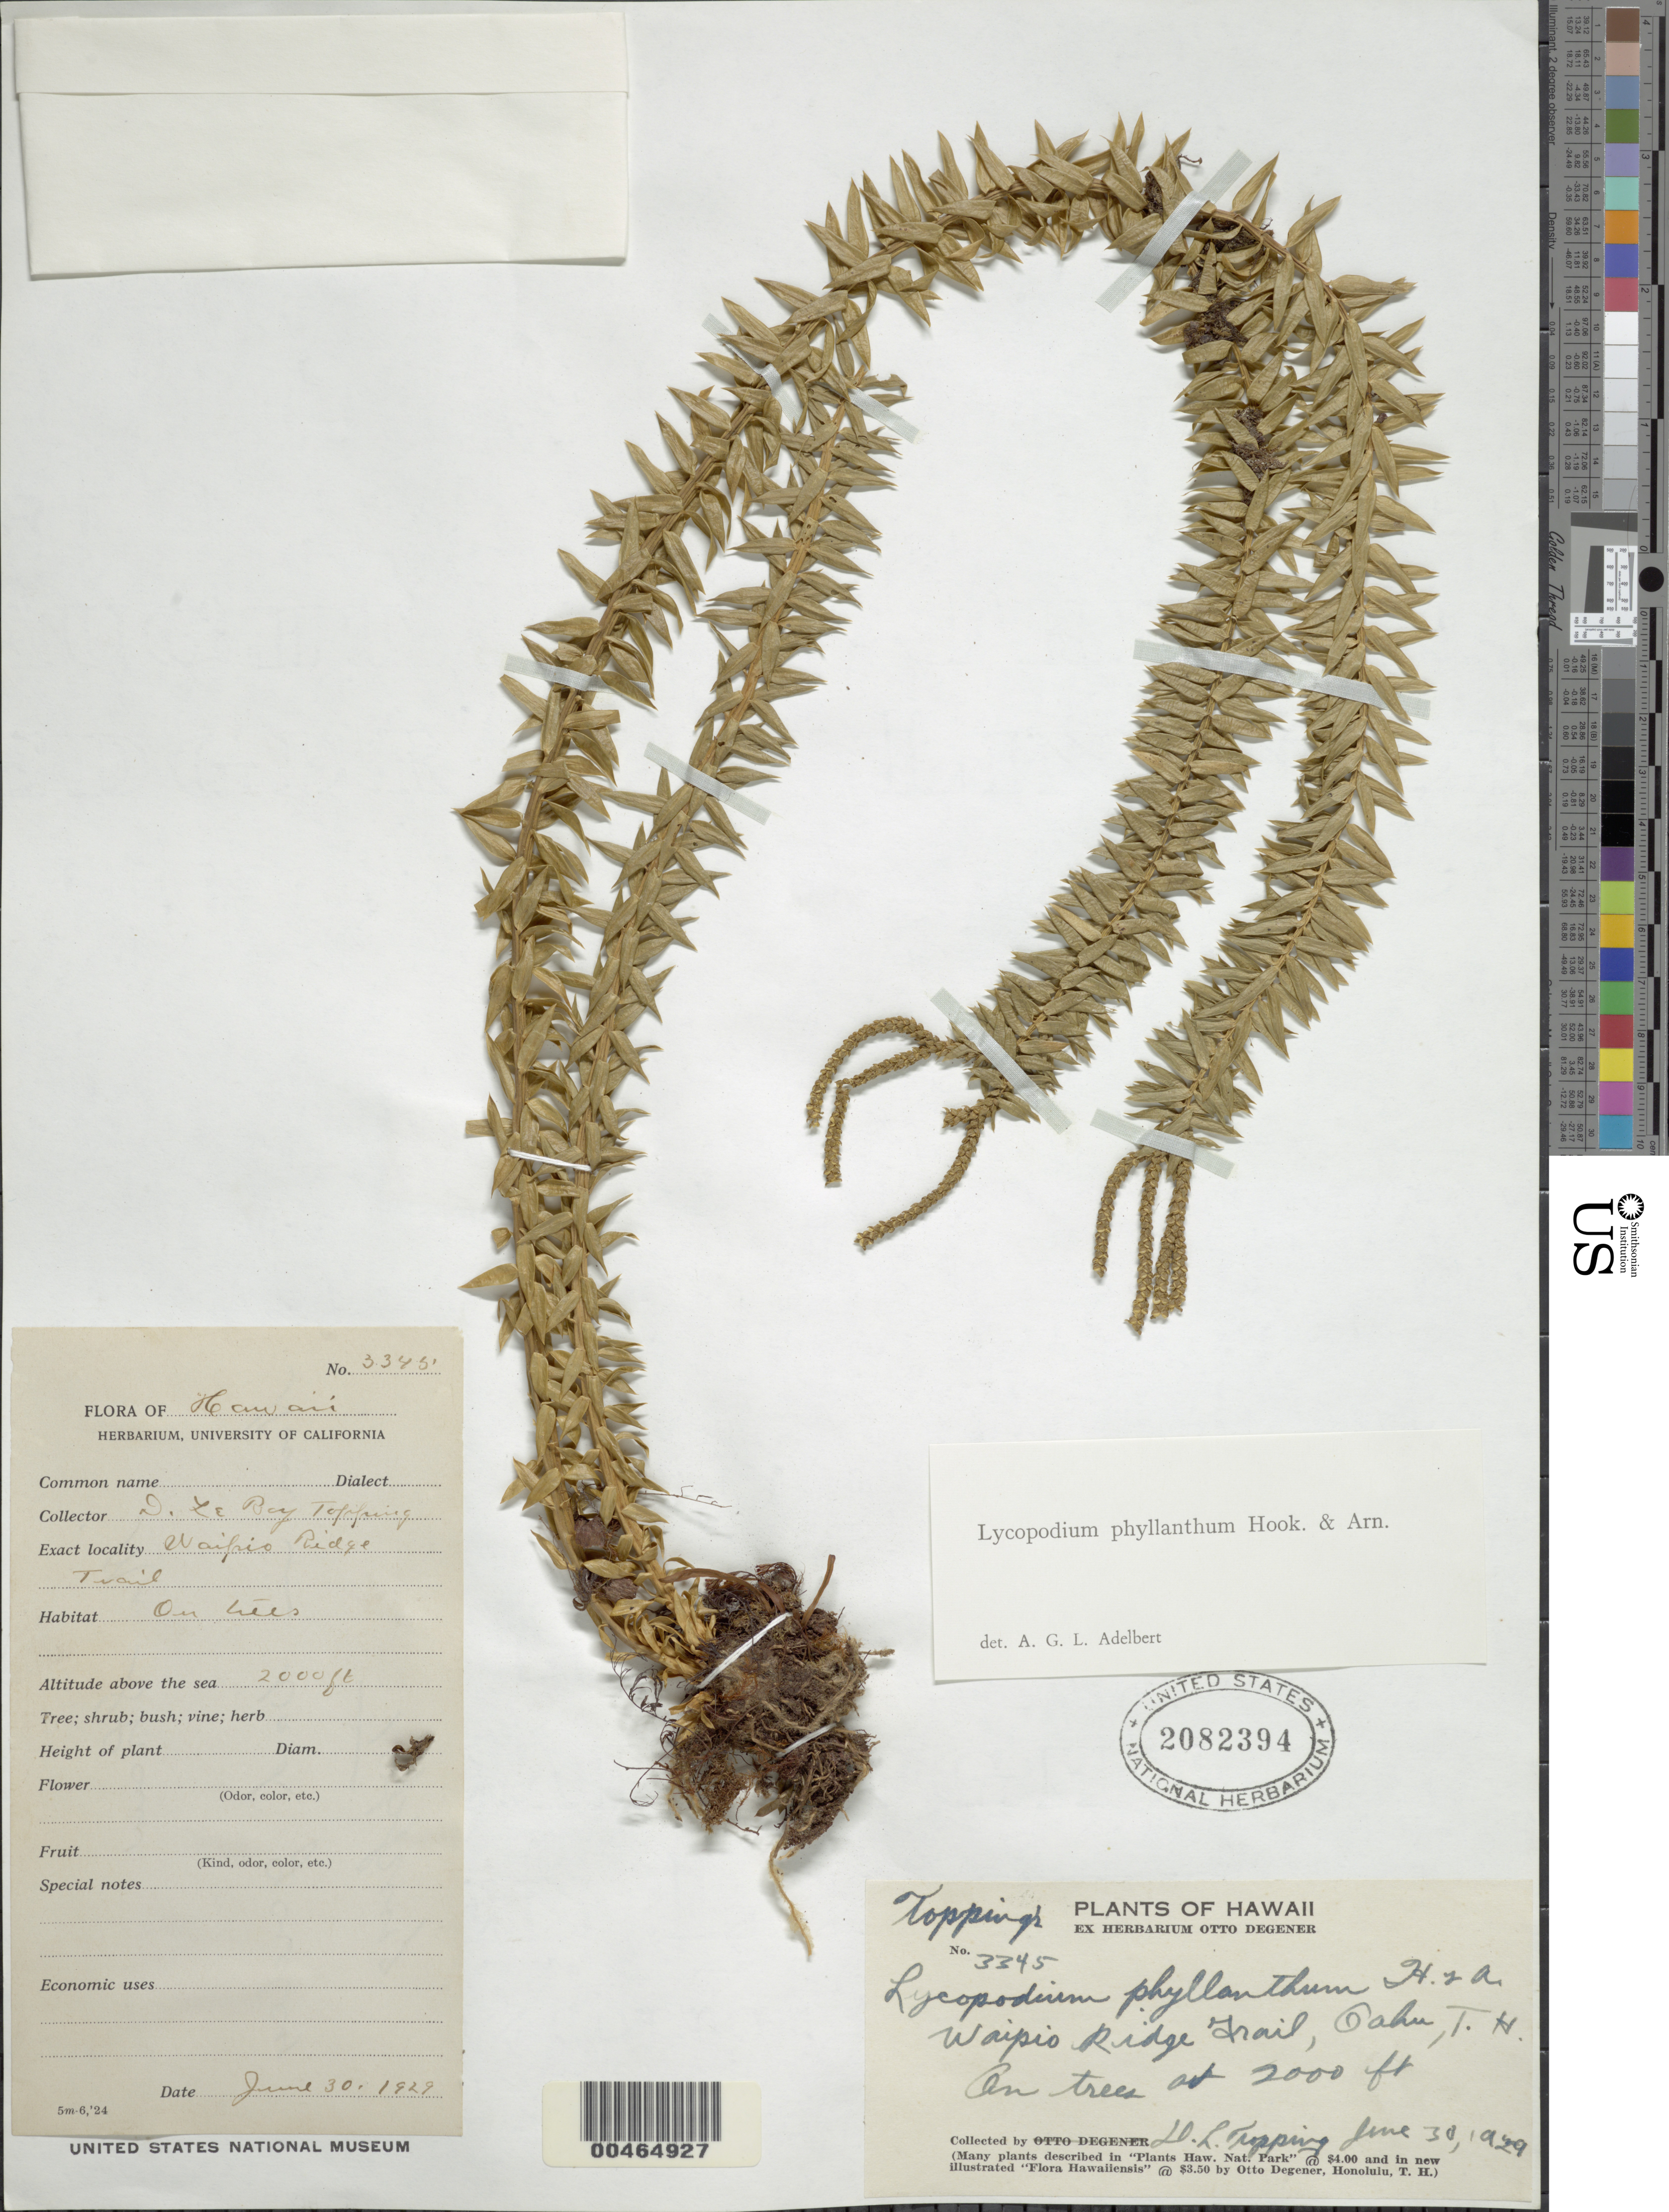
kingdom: Plantae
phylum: Tracheophyta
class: Lycopodiopsida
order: Lycopodiales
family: Lycopodiaceae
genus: Phlegmariurus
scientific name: Phlegmariurus phyllanthus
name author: (Hook. & Arn.) R.D. Dixit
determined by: Field, A. R.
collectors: D. L. Topping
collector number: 3345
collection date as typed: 30 Jun 1929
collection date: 1929-06-30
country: United States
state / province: Hawaii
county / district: Honolulu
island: Oahu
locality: Waipio Ridge Trail, Oahu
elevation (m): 610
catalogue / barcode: US 2082394